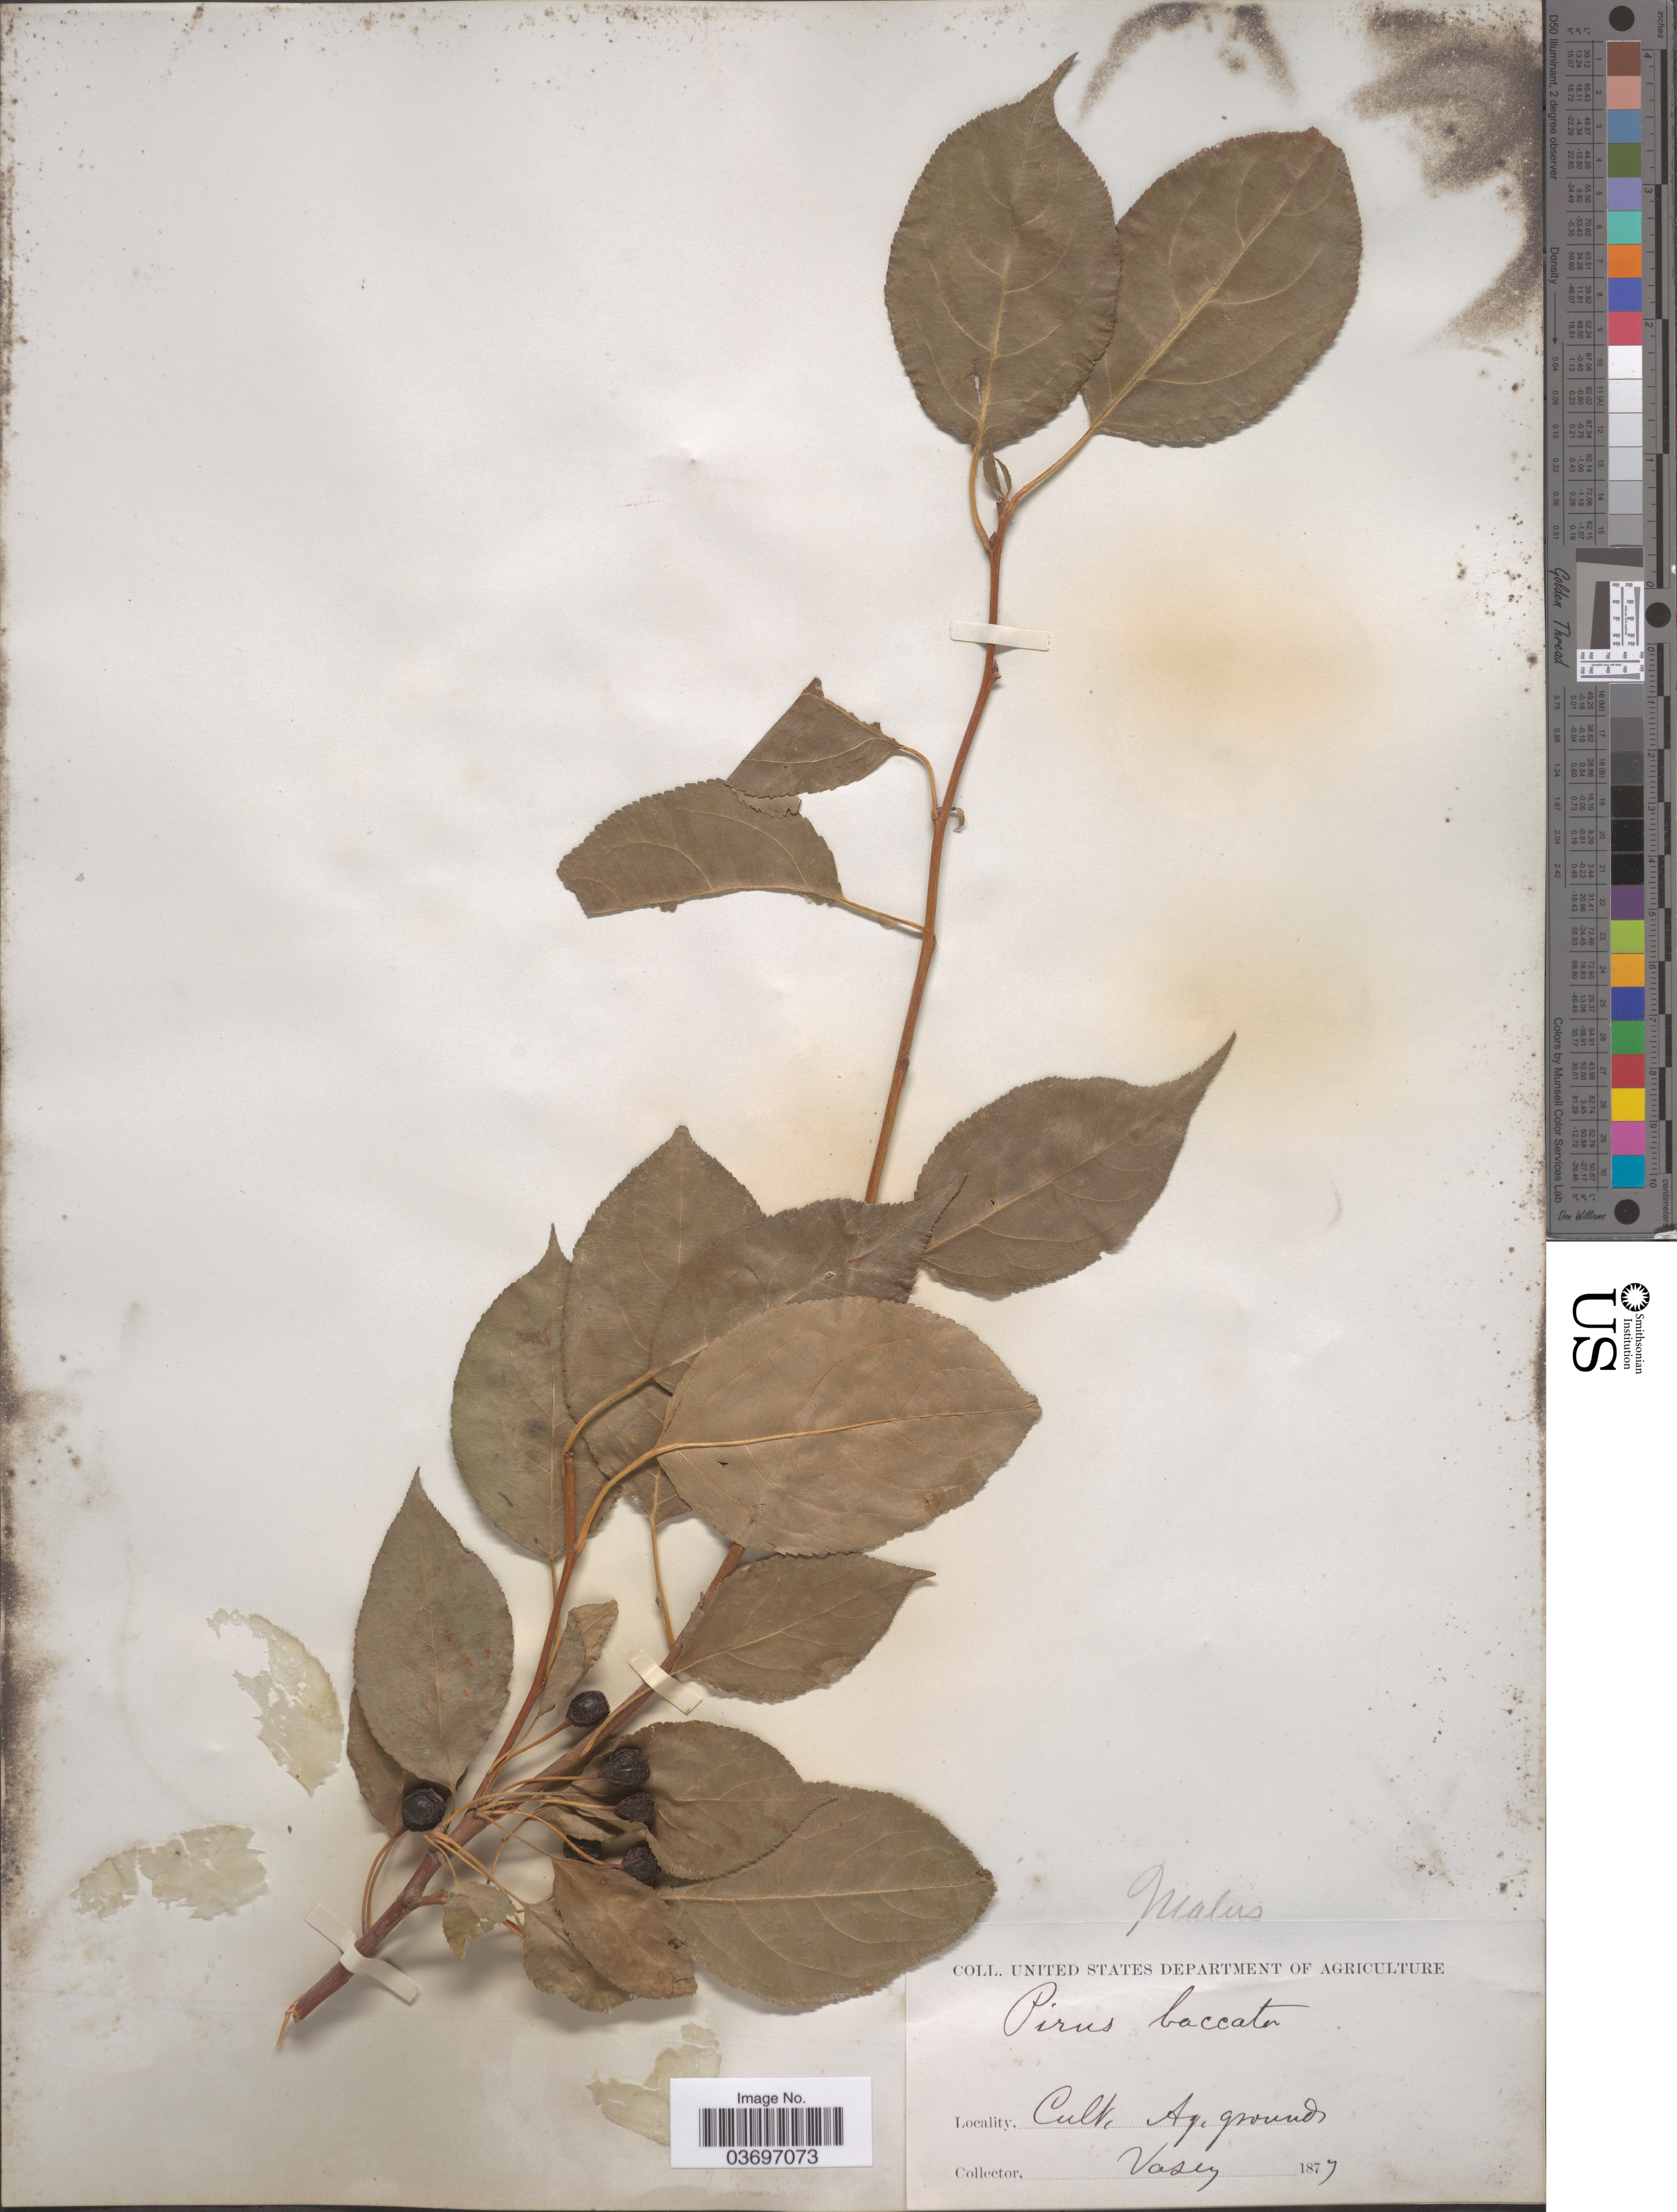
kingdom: Plantae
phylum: Tracheophyta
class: Magnoliopsida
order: Rosales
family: Rosaceae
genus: Malus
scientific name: Malus baccata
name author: (L.) Borkh.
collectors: Vasey, --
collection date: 1877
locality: Ag grounds.